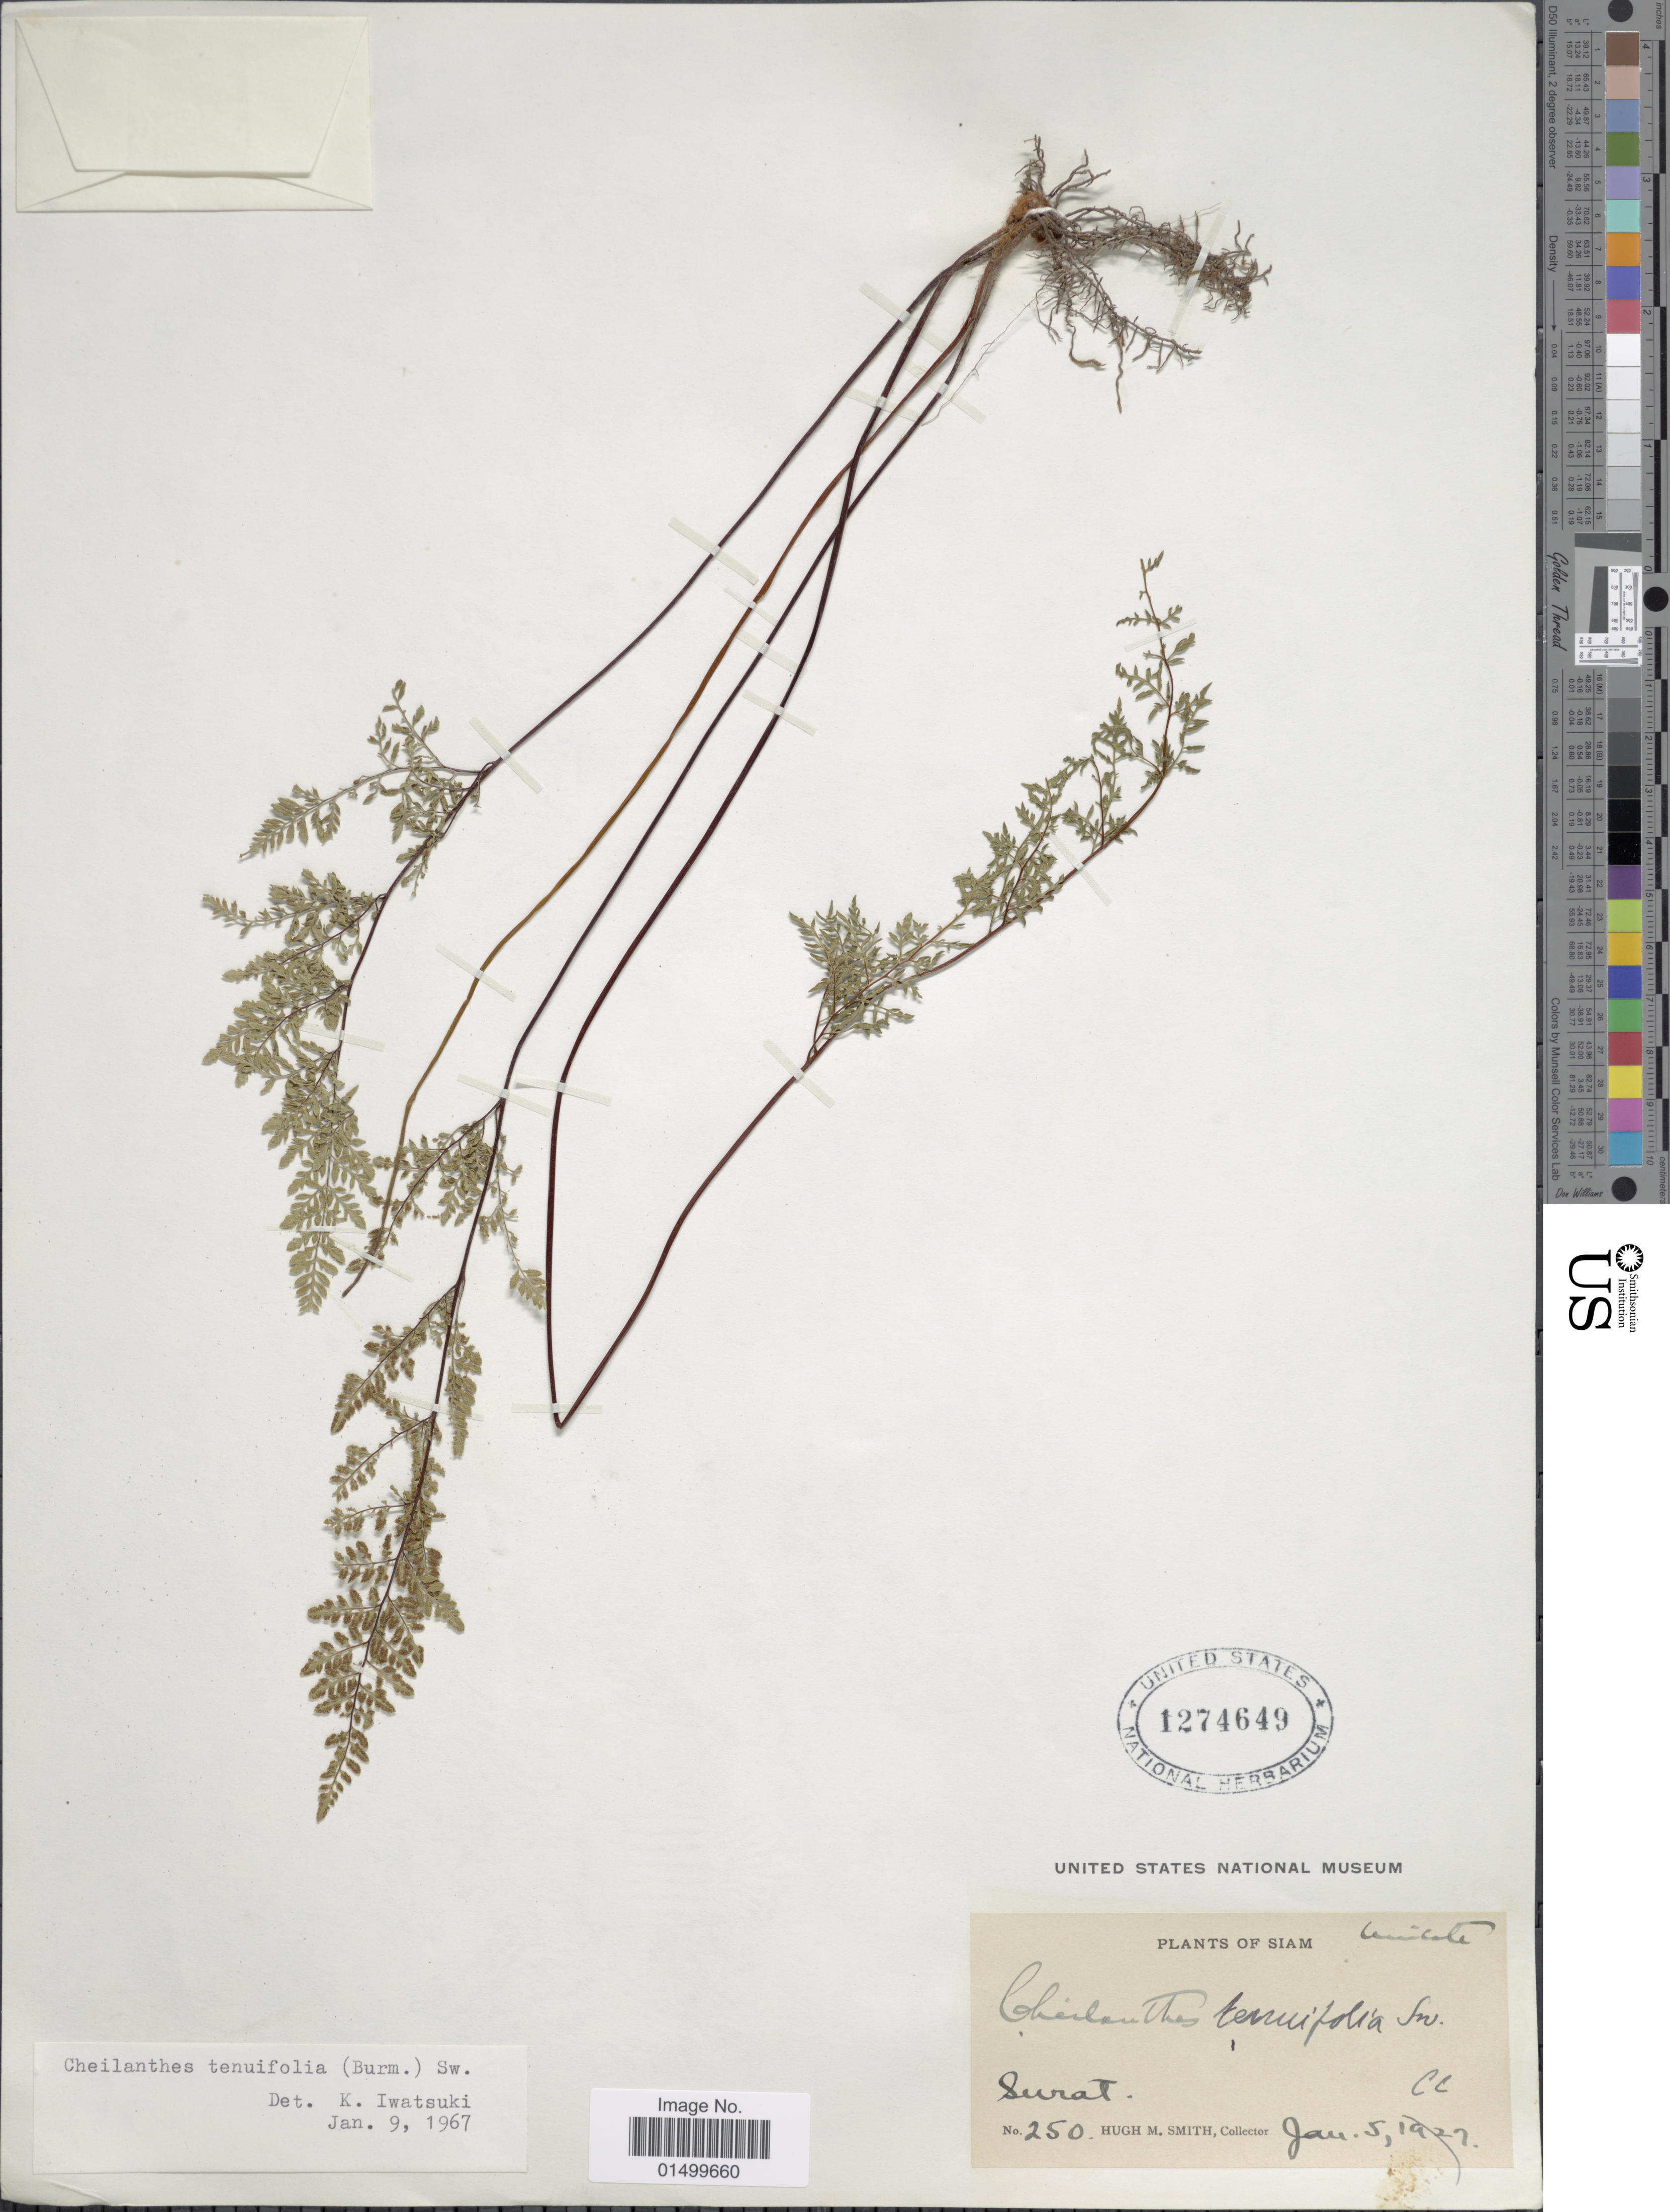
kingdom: Plantae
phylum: Tracheophyta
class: Polypodiopsida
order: Polypodiales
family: Pteridaceae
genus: Cheilanthes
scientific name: Cheilanthes tenuifolia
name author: (Burm. f.) Sw.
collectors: H. M. Smith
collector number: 250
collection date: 1927-01-05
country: Thailand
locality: Surat, Siam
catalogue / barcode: US 1274649